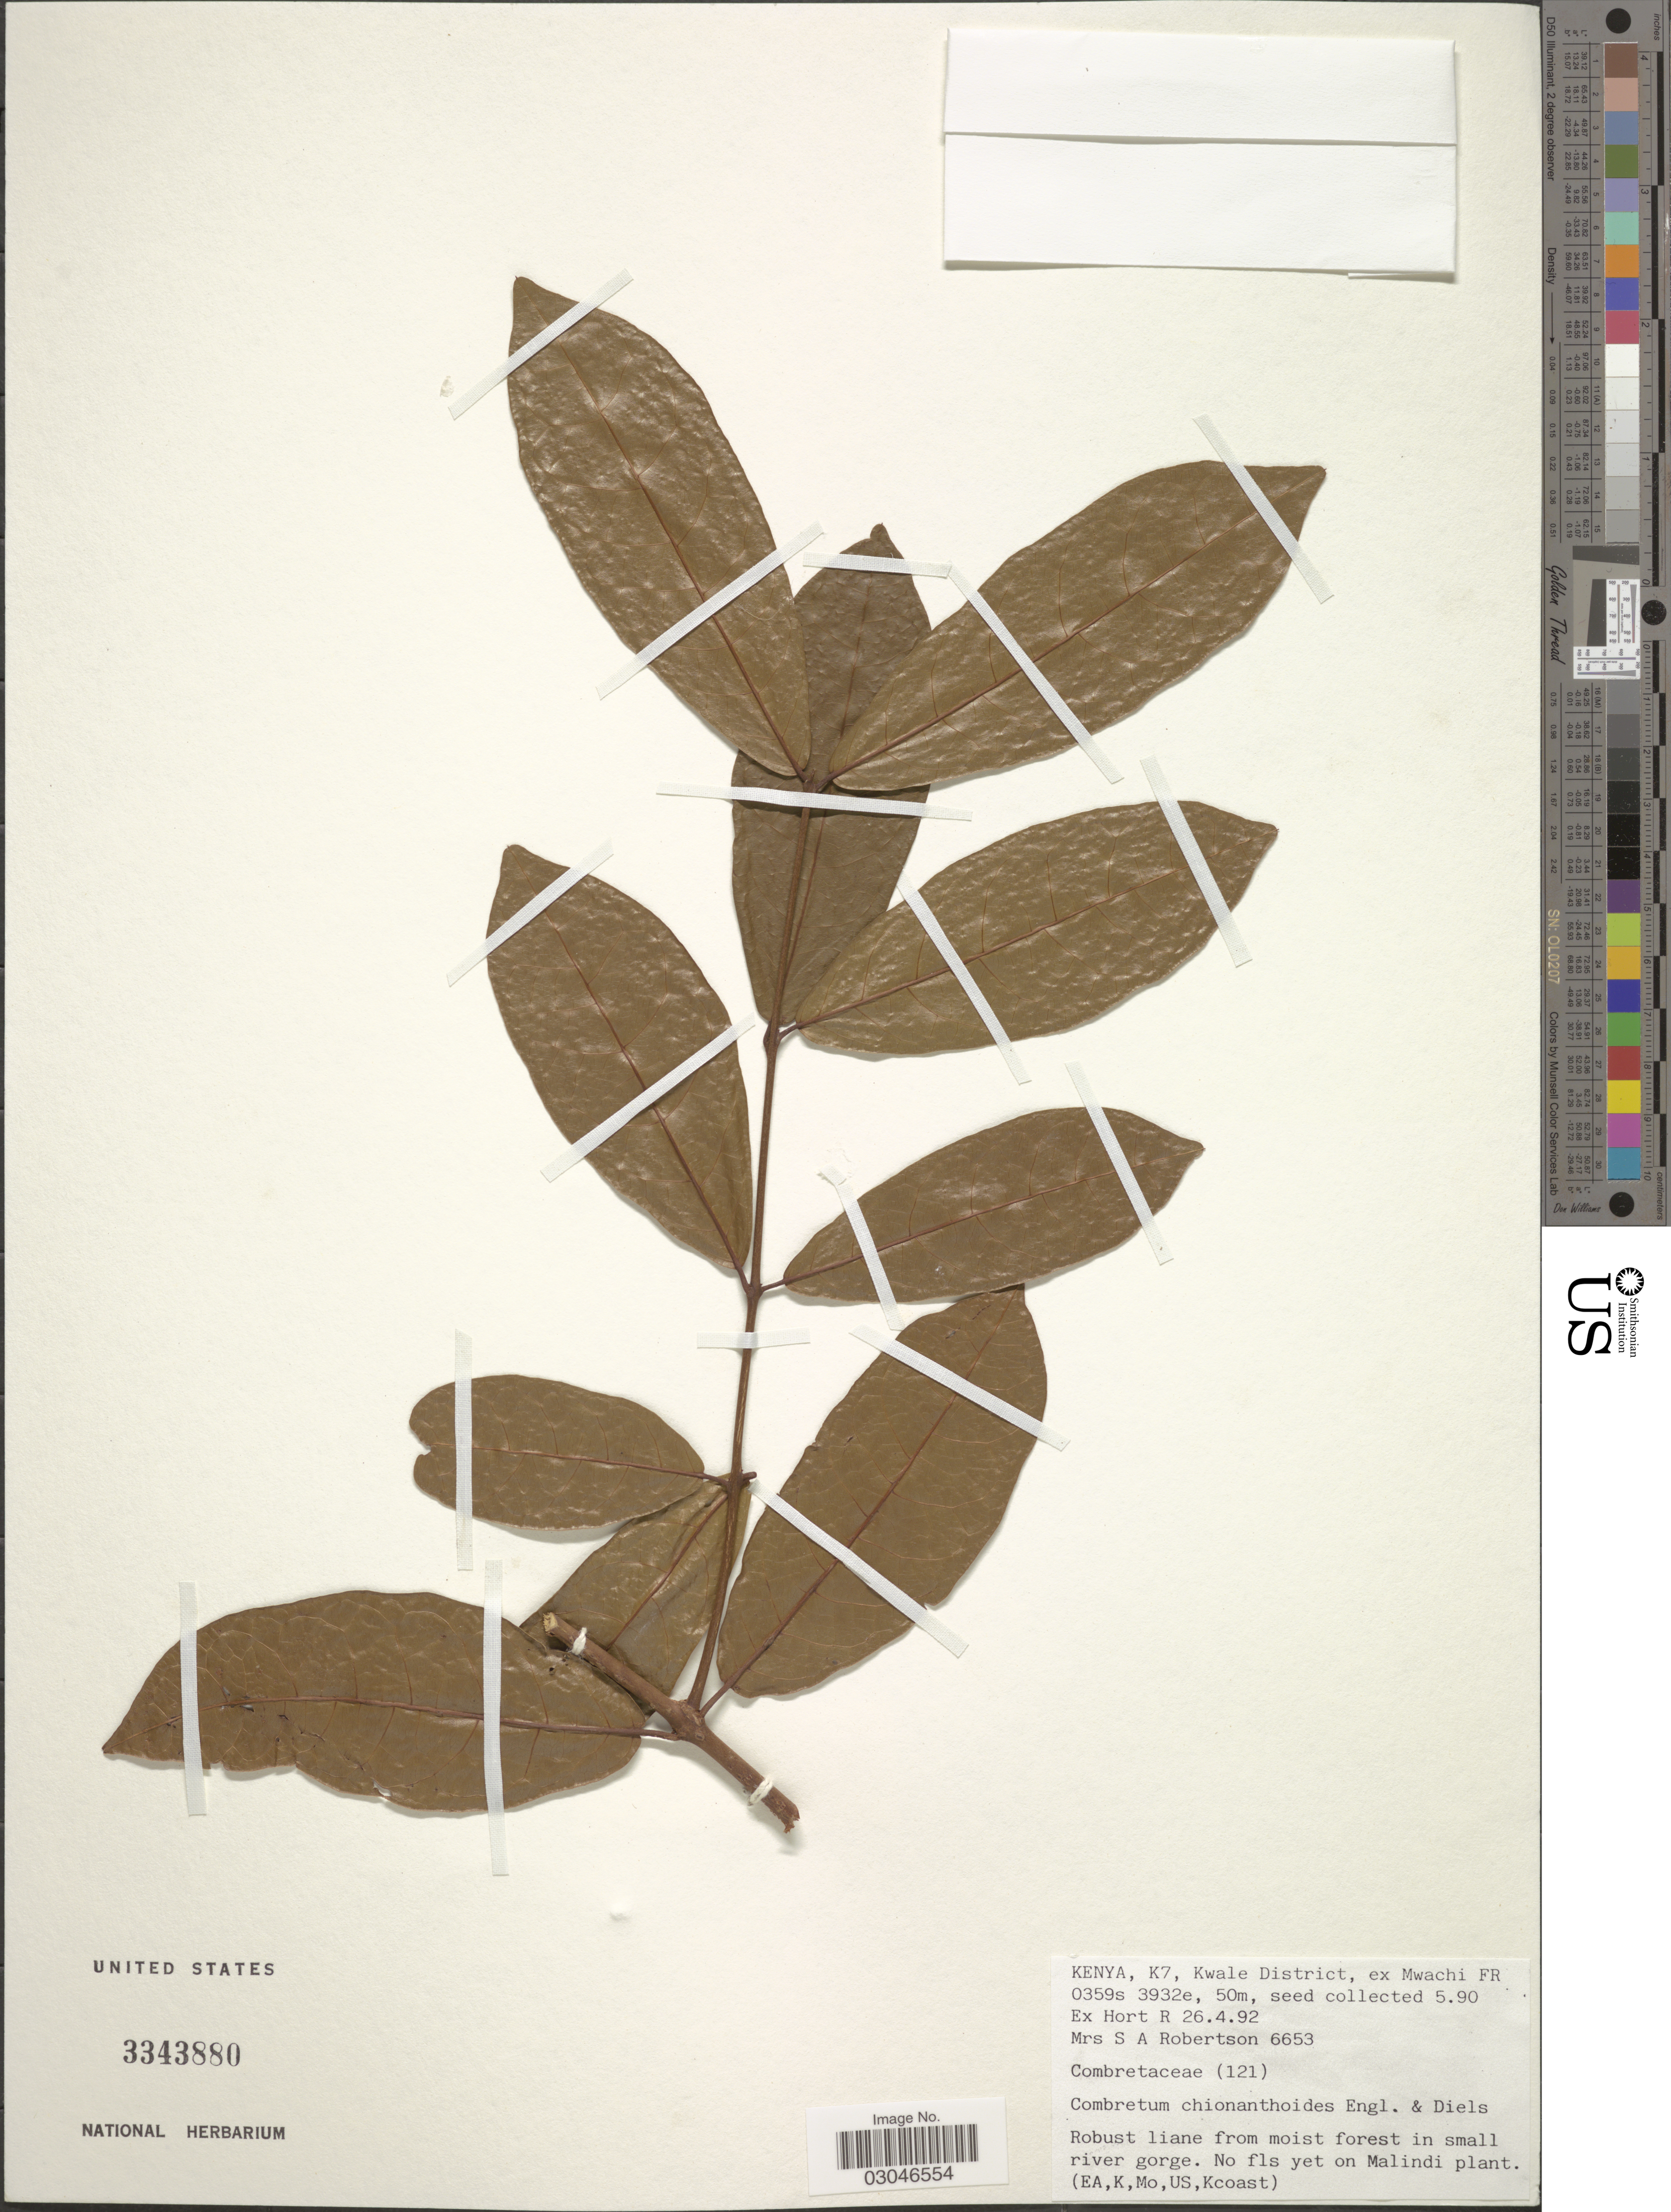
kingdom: Plantae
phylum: Tracheophyta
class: Magnoliopsida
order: Myrtales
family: Combretaceae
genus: Combretum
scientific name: Combretum chionanthoides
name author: Engl. & Diels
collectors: S. Robertson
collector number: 6653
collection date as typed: Transcribed d/m/y: 26/4/92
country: Kenya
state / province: Kwale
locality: K7, Kwale District, ex Mwachi FR.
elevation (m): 50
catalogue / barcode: US 3343880